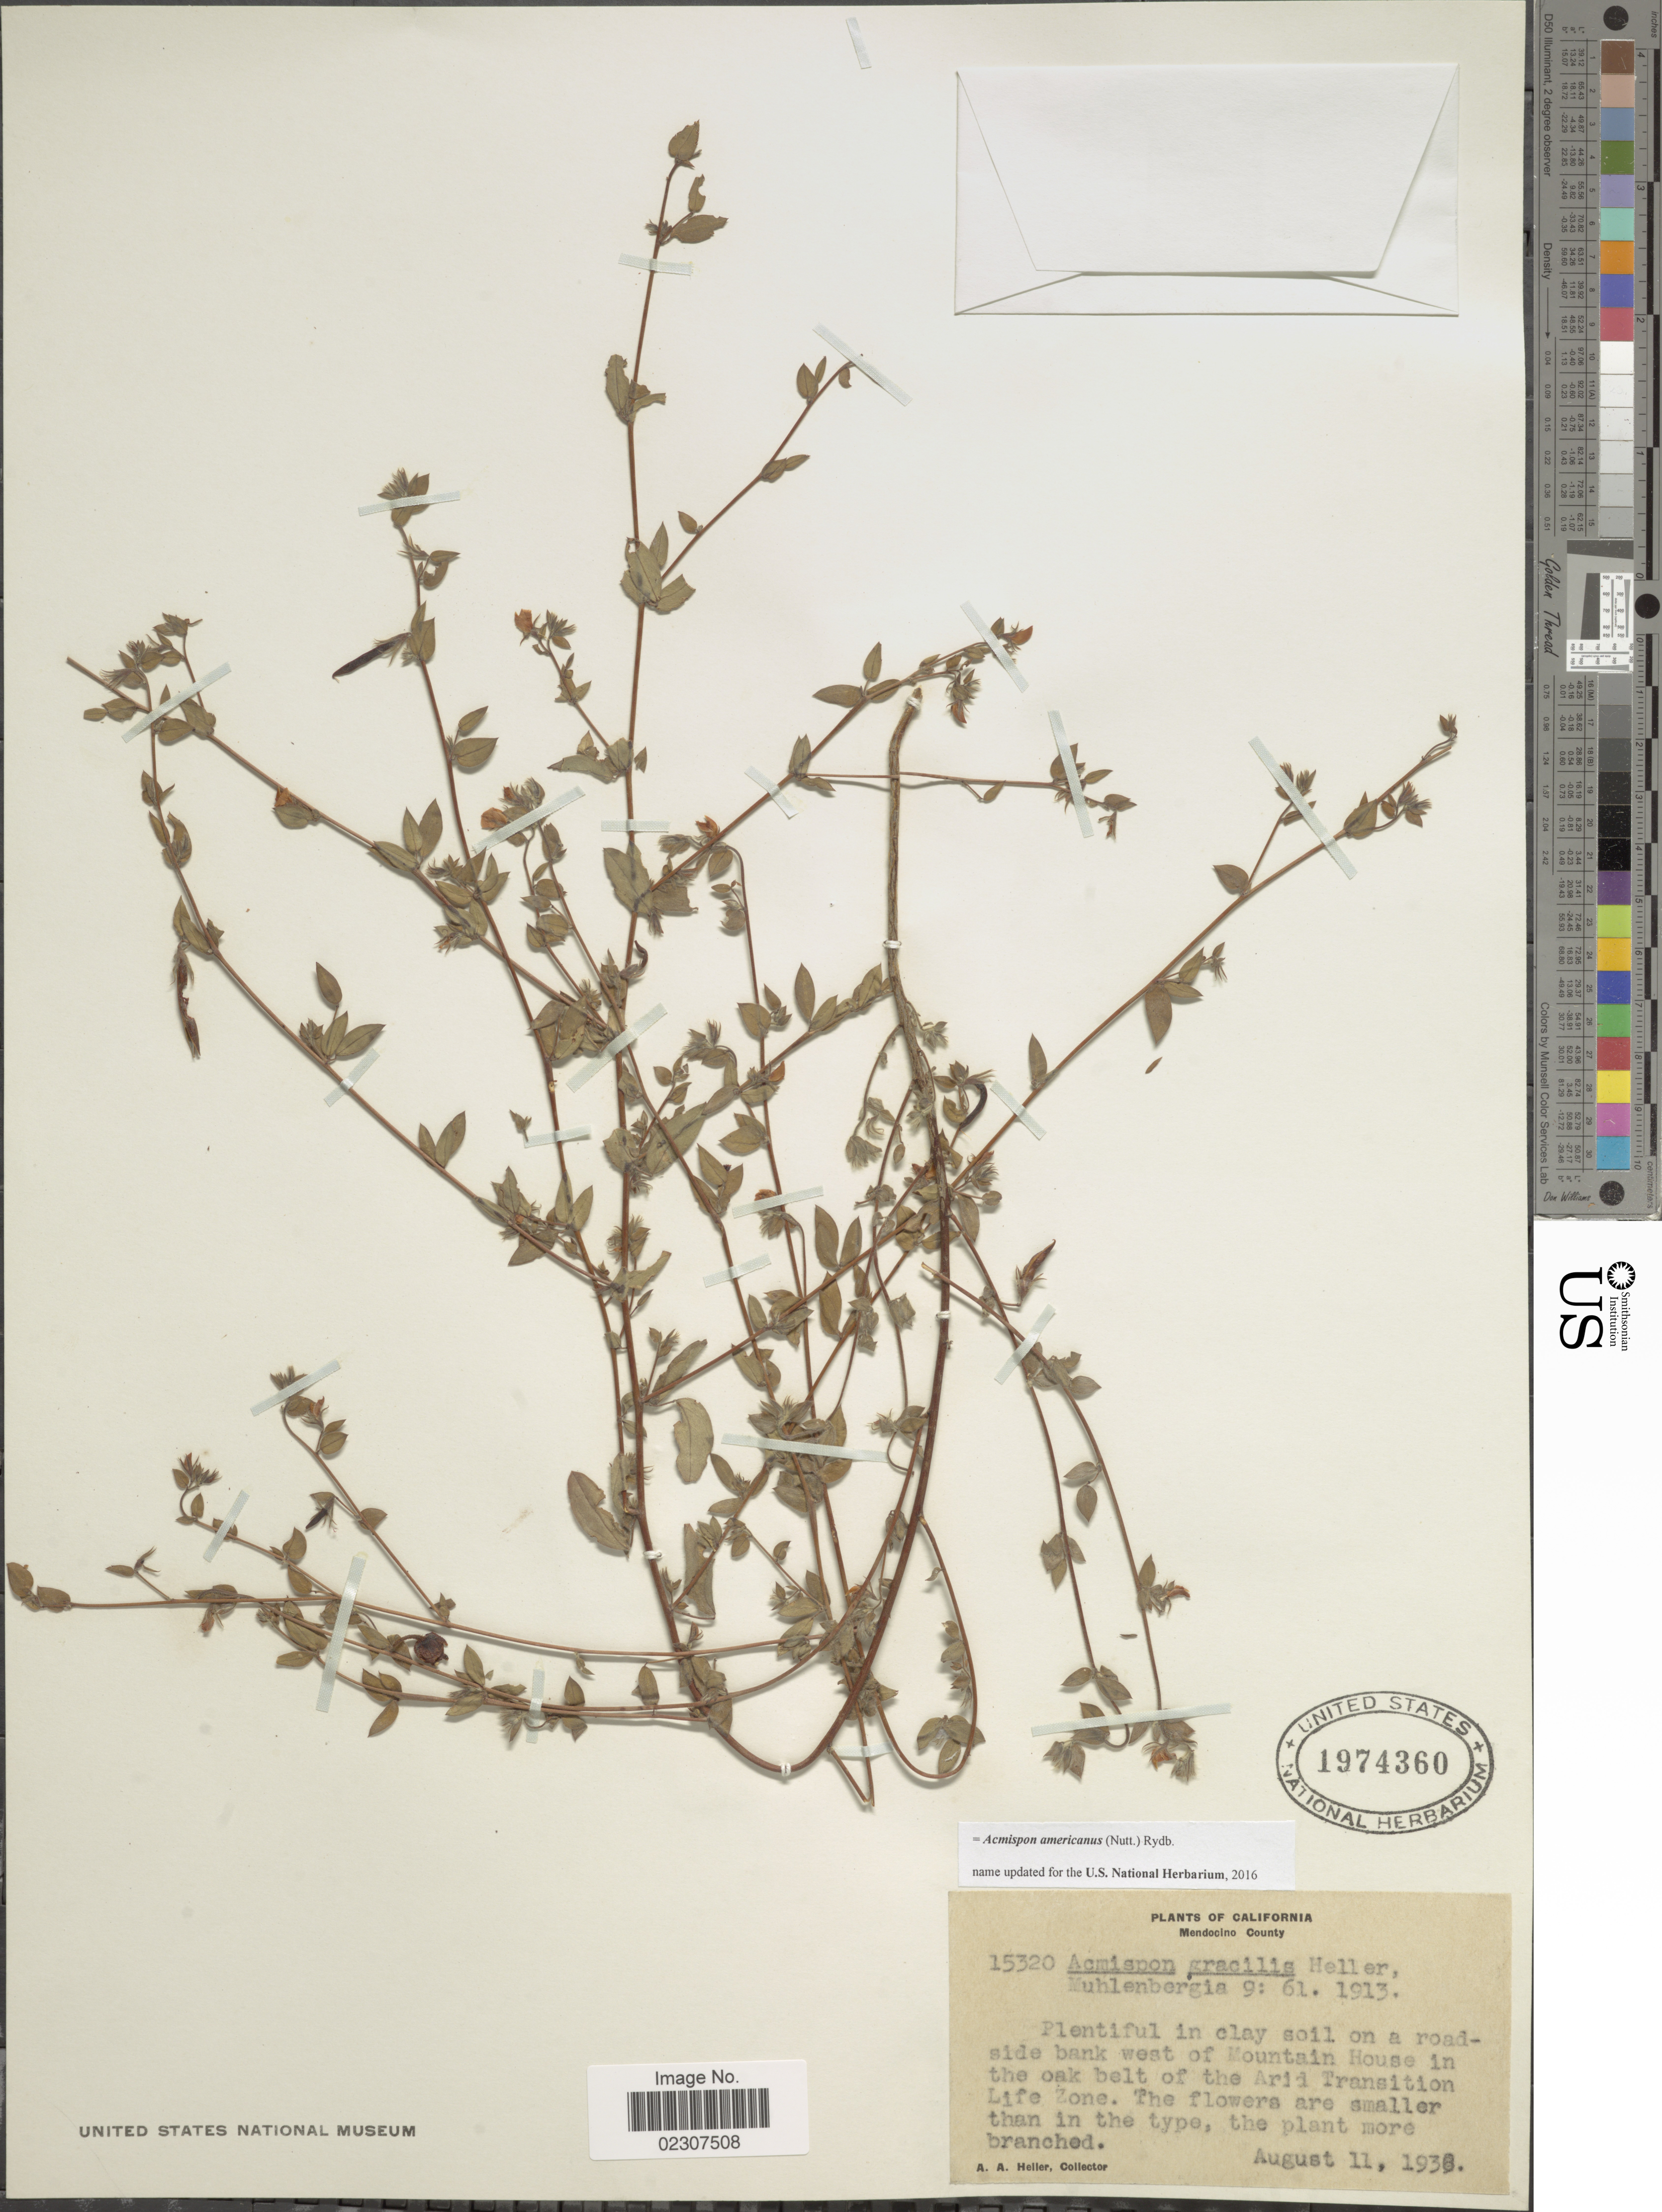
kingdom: Plantae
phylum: Tracheophyta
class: Magnoliopsida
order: Fabales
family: Fabaceae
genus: Acmispon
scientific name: Acmispon americanus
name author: (Nutt.) Rydb.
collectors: A. A. Heller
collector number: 15320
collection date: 1938-08-11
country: United States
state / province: California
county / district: Mendocino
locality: California, Mendocino County, on a roadside bank west of Mountain House in the oak belt of the Arid Transitio Life Zone.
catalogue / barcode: US 1974360